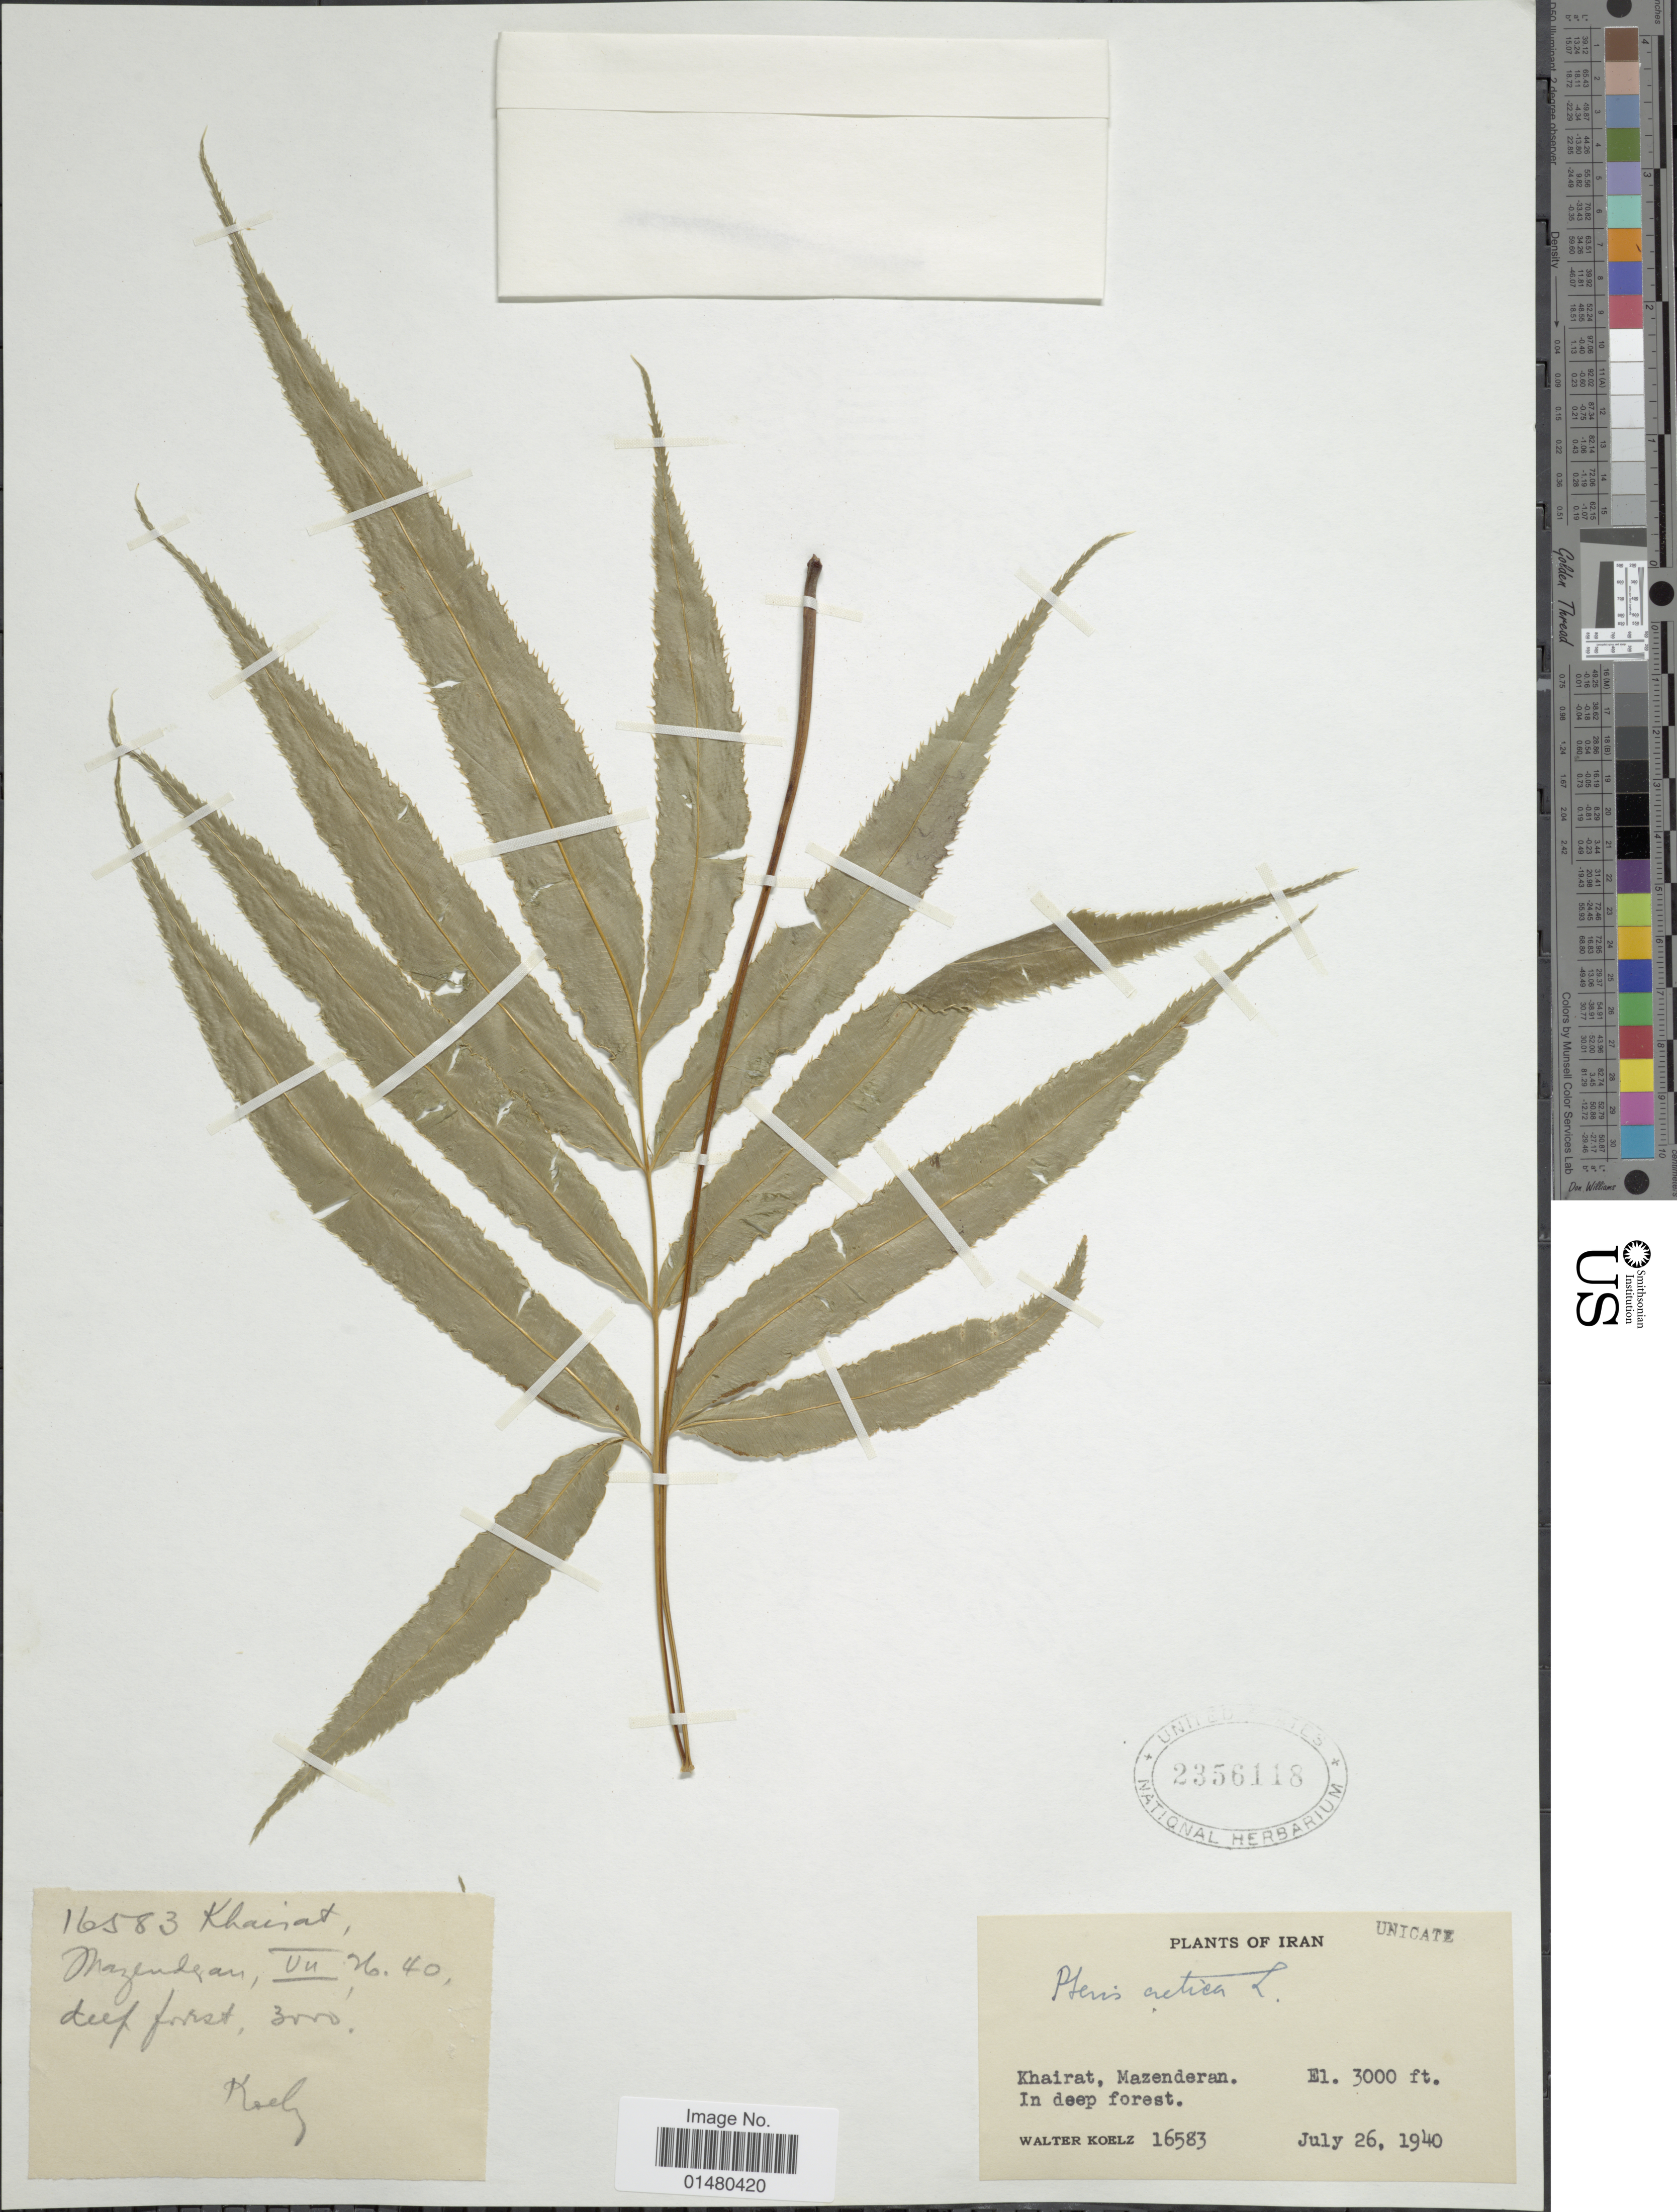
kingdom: Plantae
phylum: Tracheophyta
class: Polypodiopsida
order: Polypodiales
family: Pteridaceae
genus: Pteris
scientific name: Pteris cretica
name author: L.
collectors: W. N. Koelz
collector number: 16583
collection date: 1940-07-26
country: Iran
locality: Khairat, mazenderan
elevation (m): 914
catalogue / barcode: US 2356118